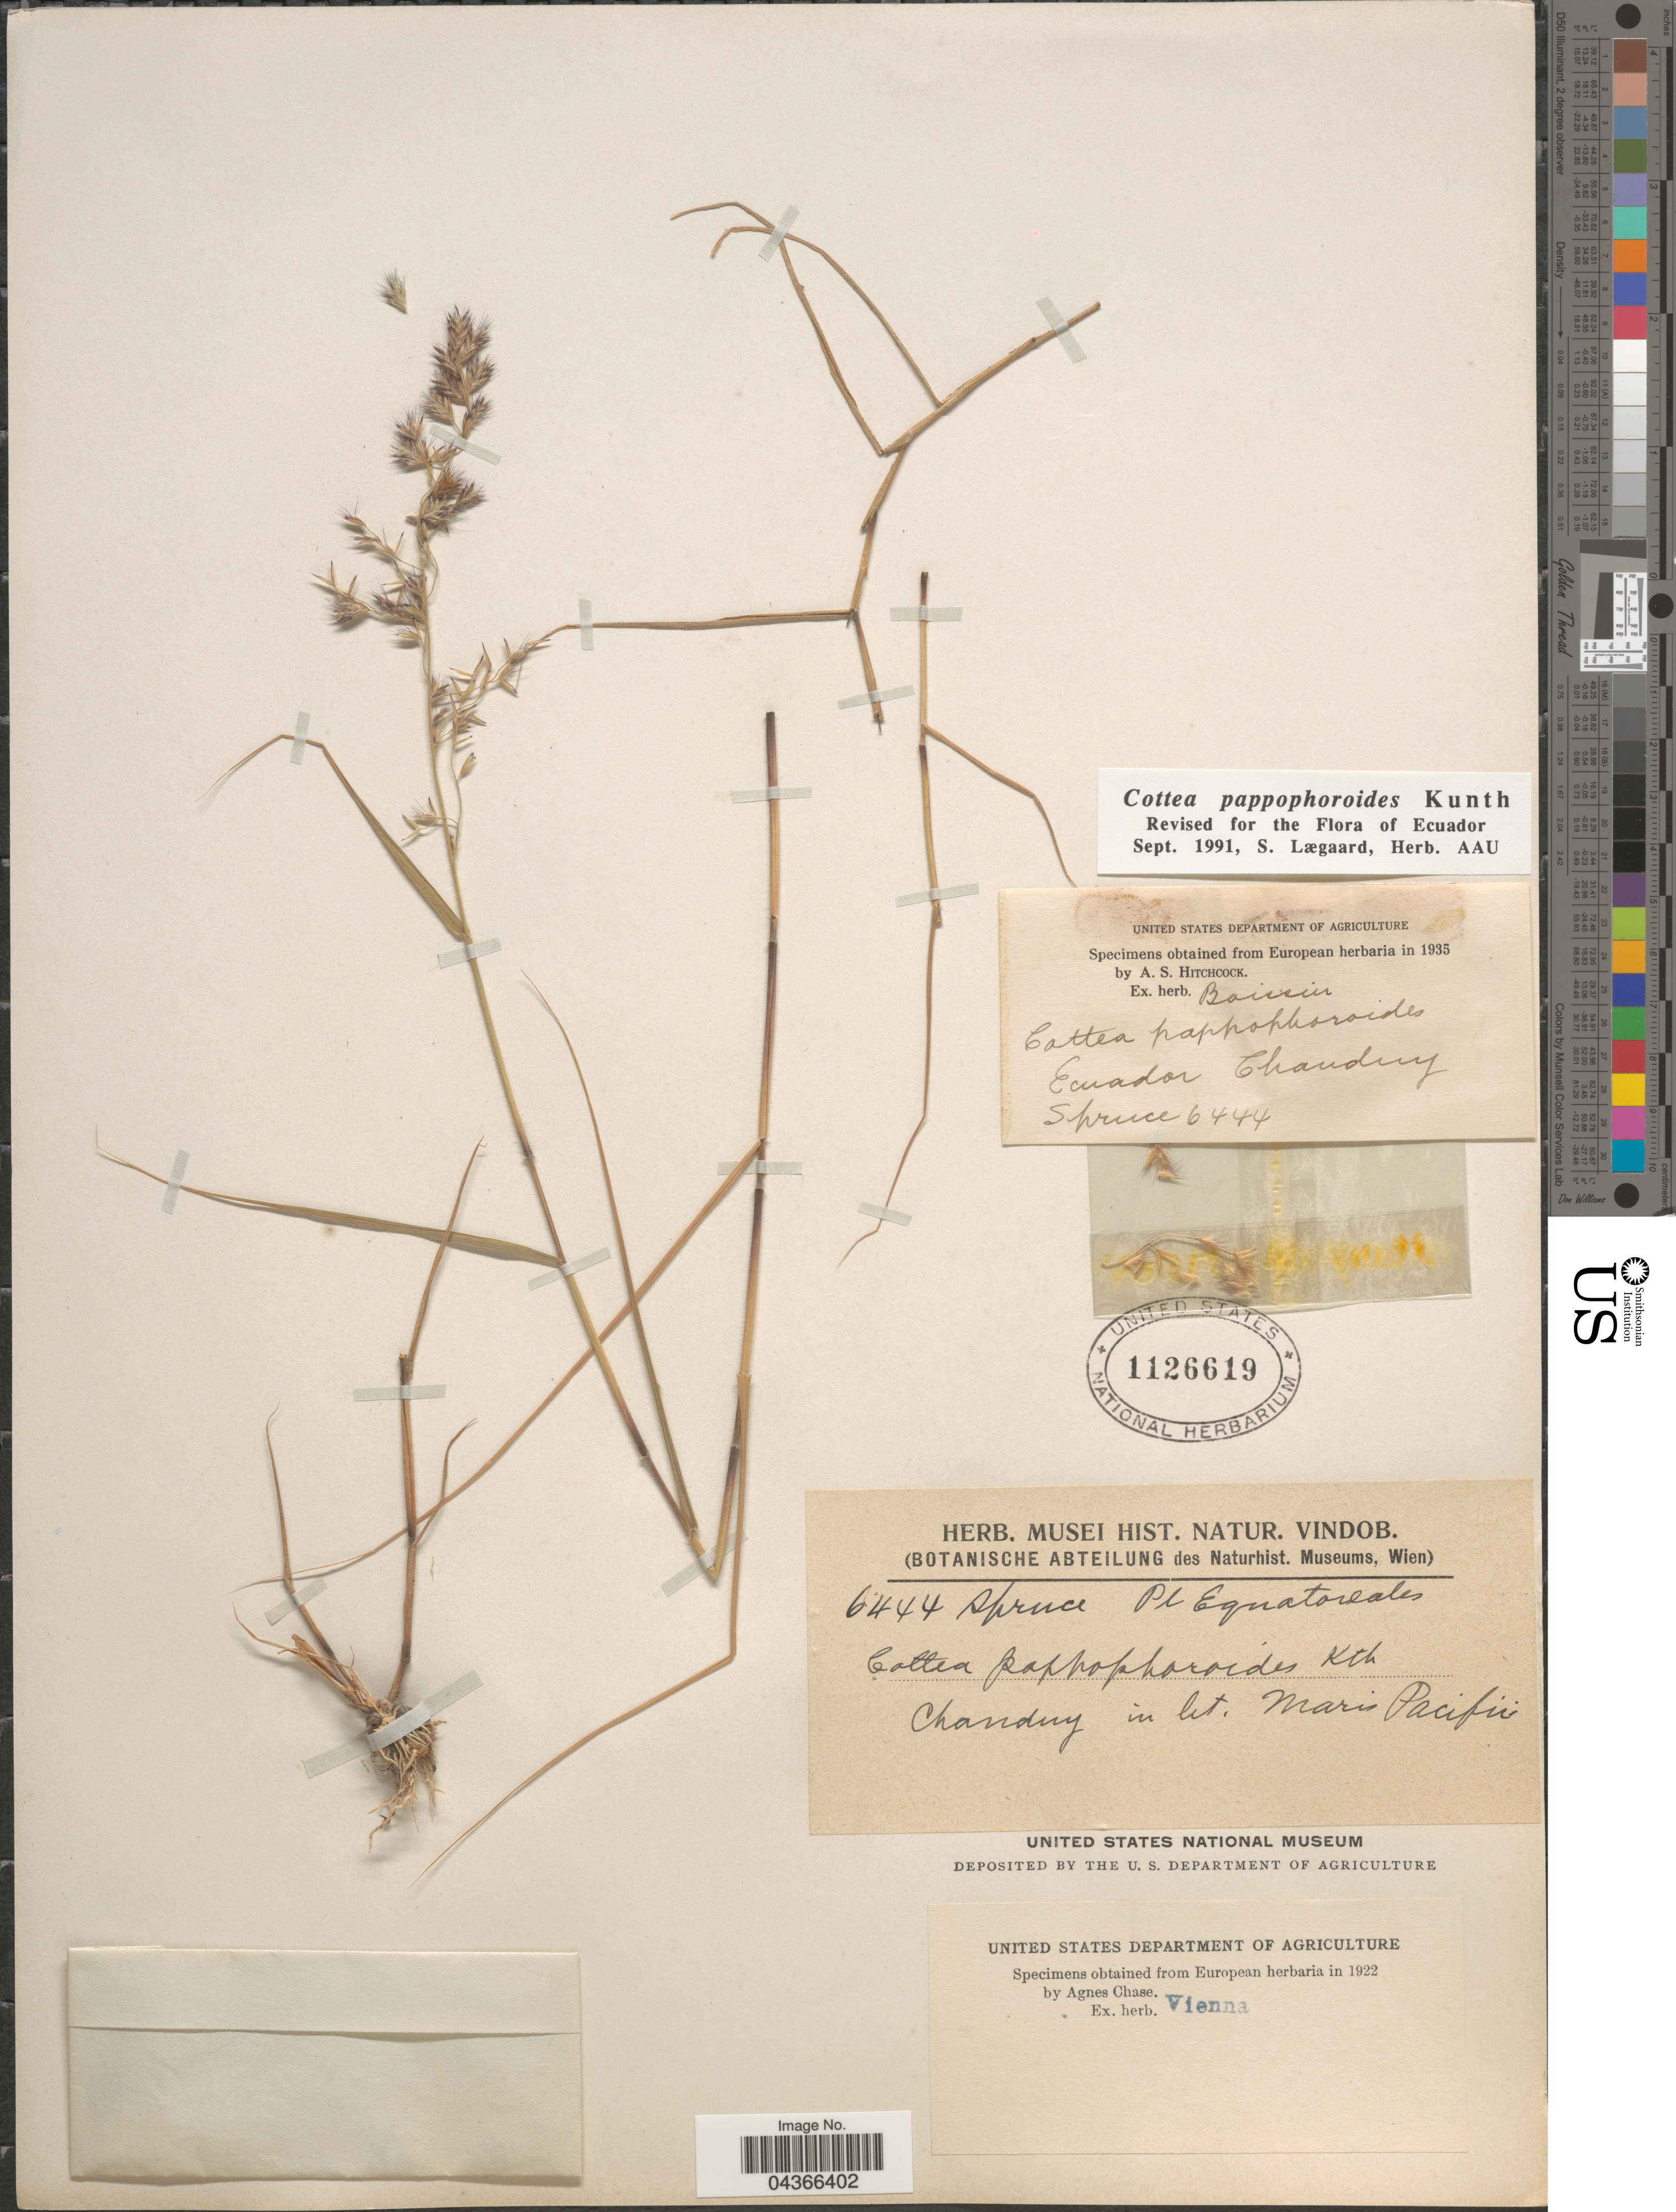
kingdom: Plantae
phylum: Tracheophyta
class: Liliopsida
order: Poales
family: Poaceae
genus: Cottea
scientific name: Cottea pappophoroides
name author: Kunth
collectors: -. Spruce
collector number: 6444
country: Ecuador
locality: Equatoreales. Chanduy in lit. Maris Pacific.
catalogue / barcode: US 1126619